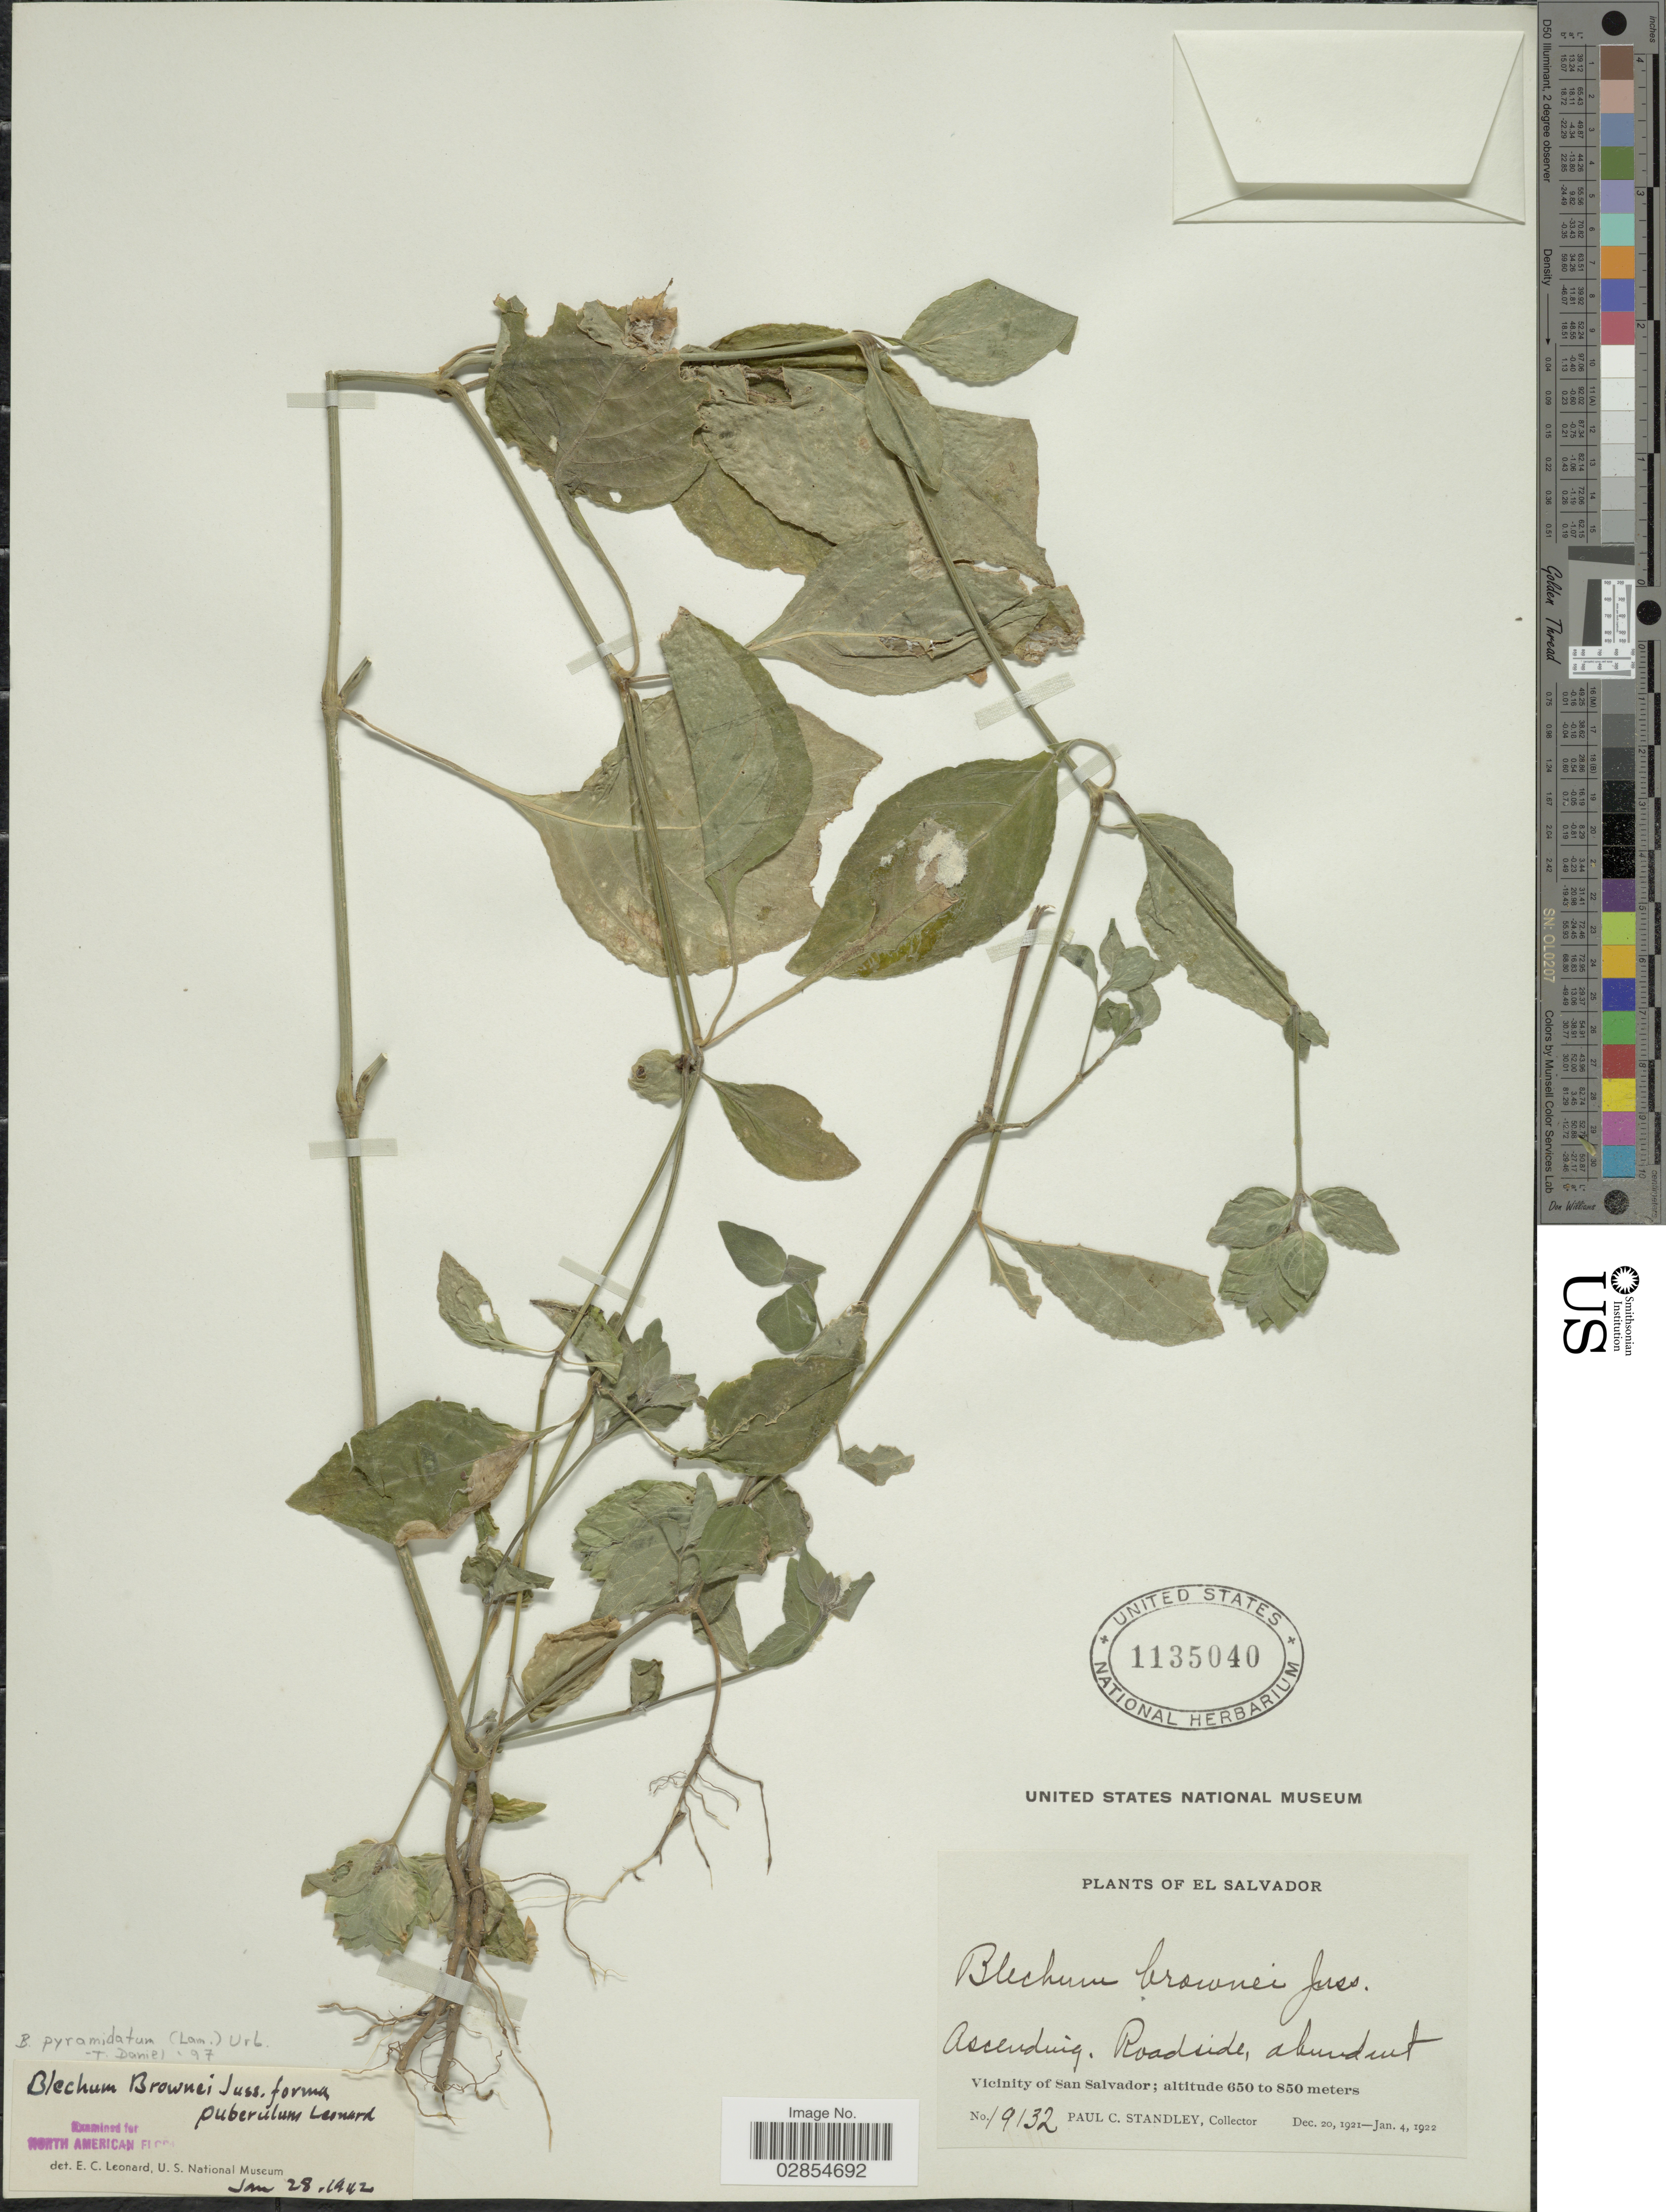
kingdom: Plantae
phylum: Tracheophyta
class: Magnoliopsida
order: Lamiales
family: Acanthaceae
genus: Blechum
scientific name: Blechum pyramidatum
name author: (Lam.) Urb.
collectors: P. C. Standley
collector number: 19132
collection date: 1921-12-20/1922-01-04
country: El Salvador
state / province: San Salvador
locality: Vicinity of San Salvador.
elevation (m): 650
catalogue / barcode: US 1135040